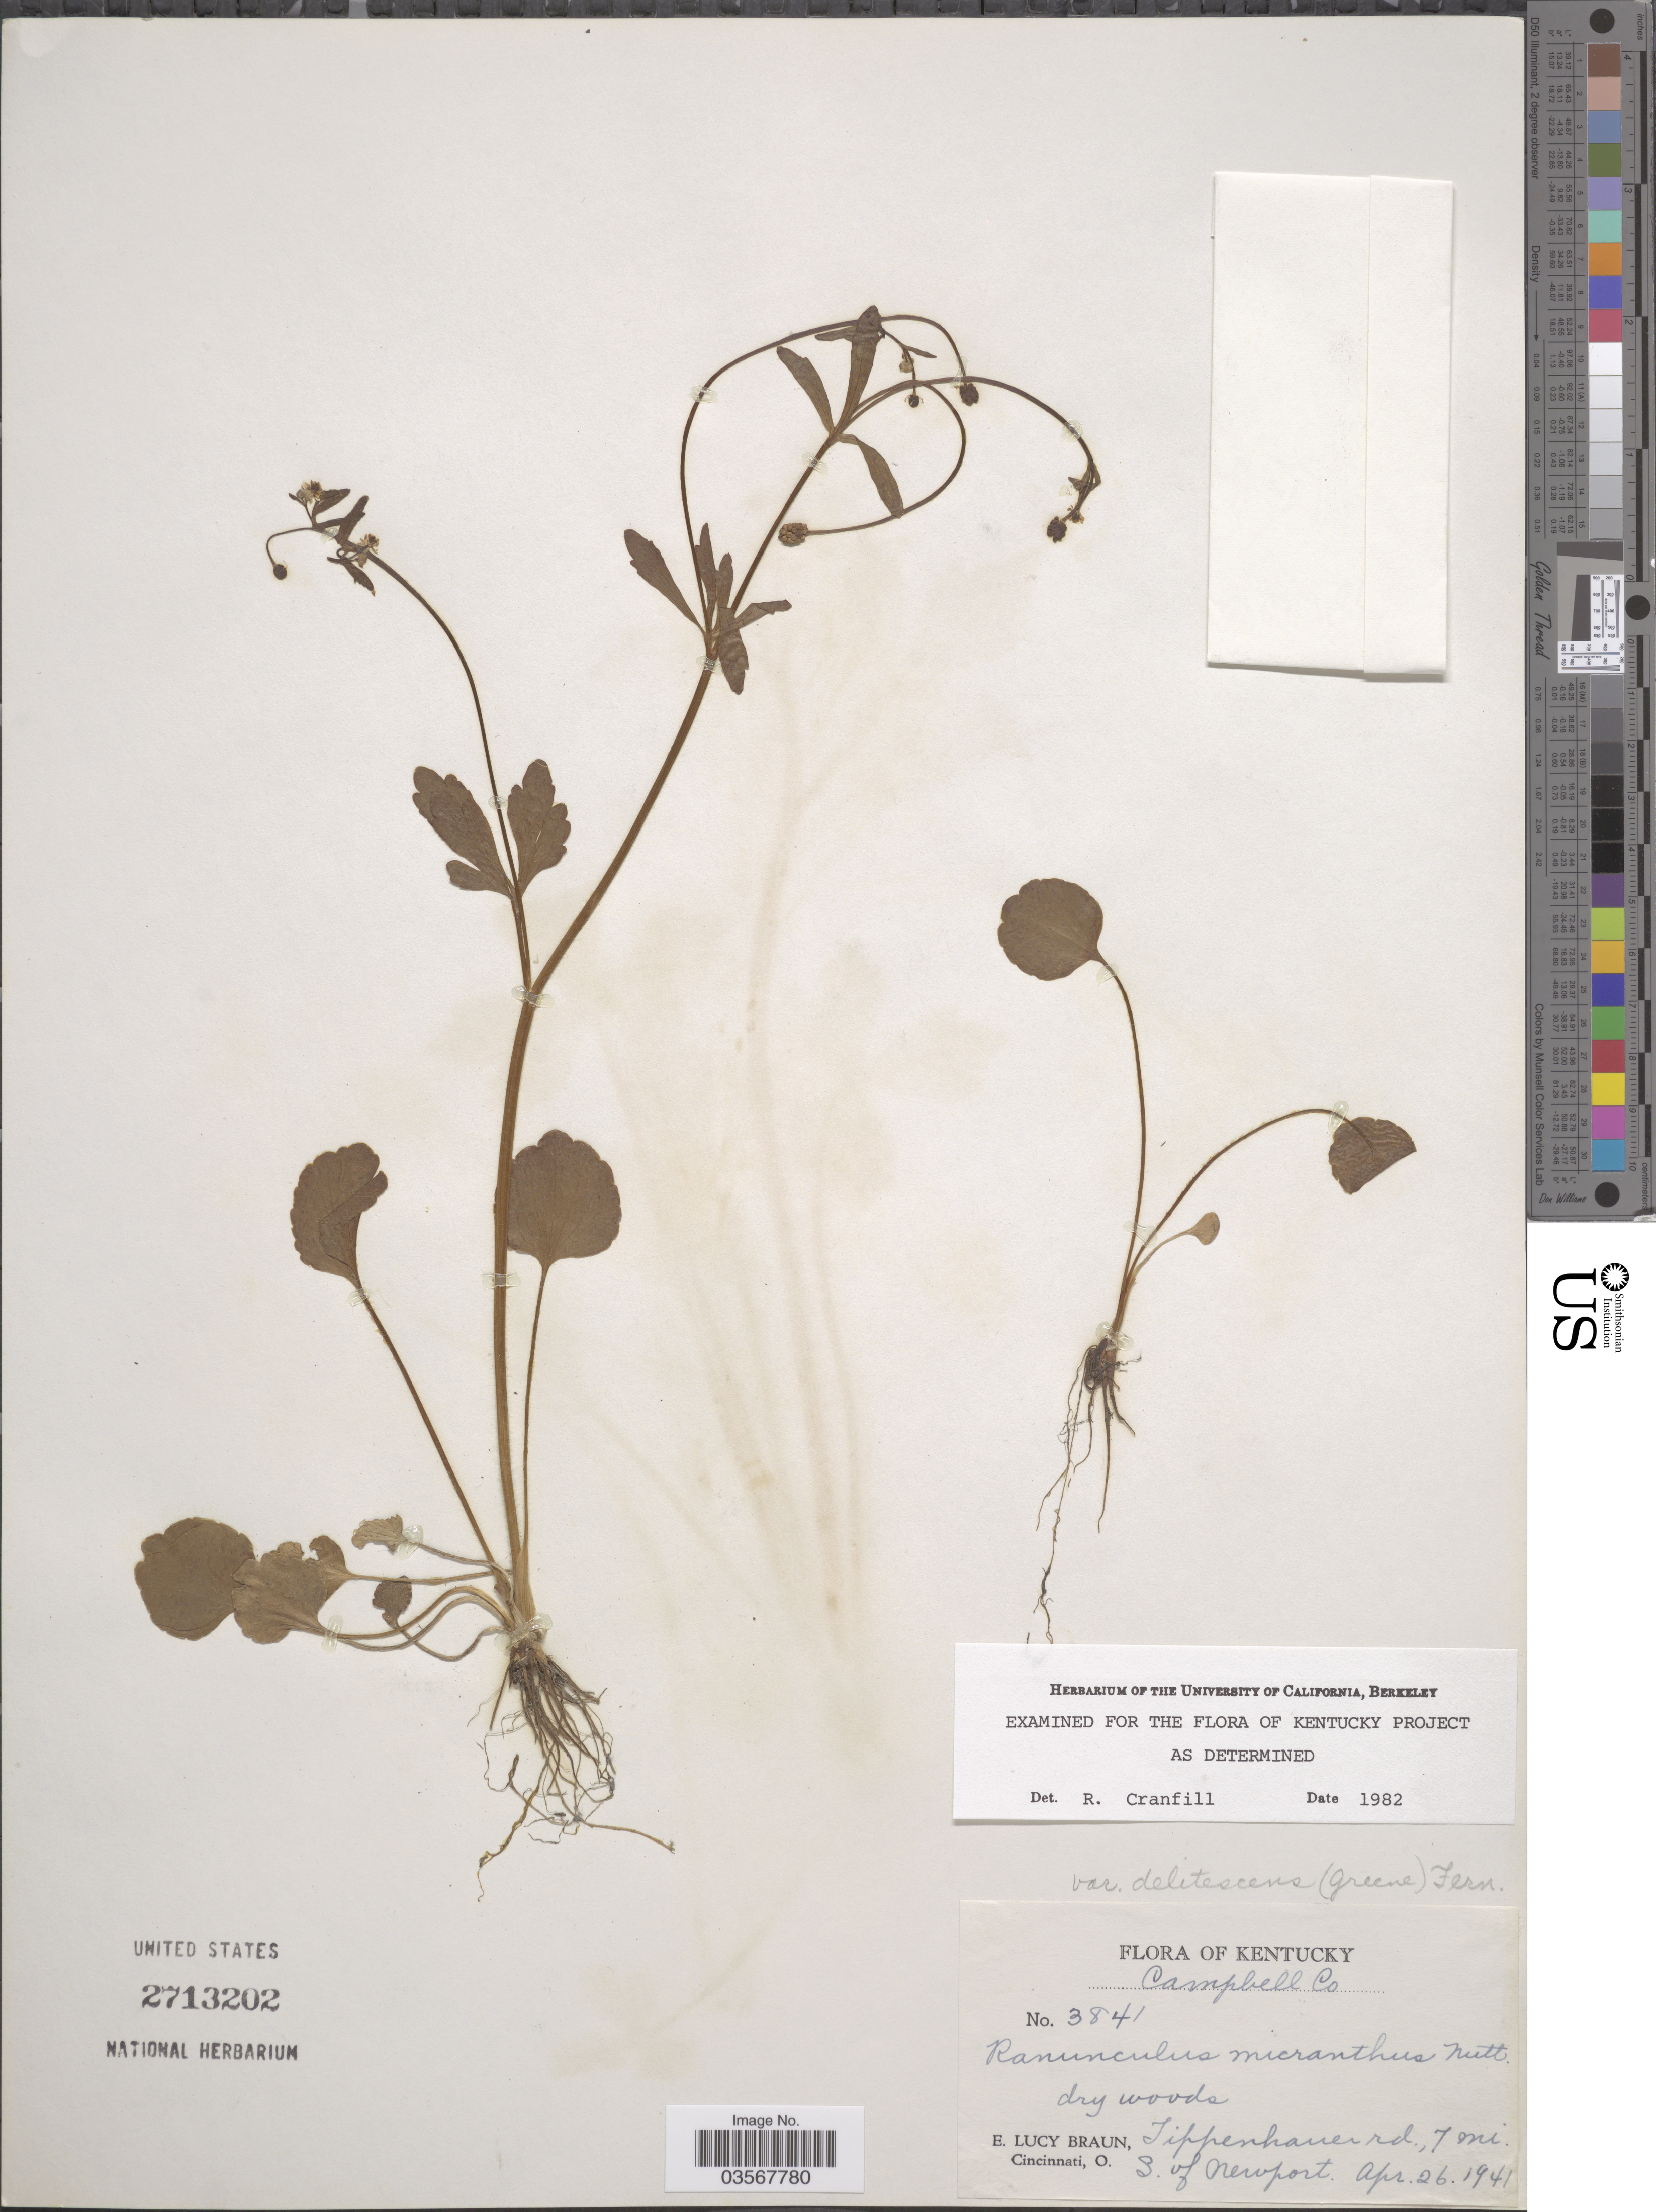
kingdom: Plantae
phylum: Tracheophyta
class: Magnoliopsida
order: Ranunculales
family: Ranunculaceae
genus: Ranunculus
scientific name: Ranunculus micranthus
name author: Nutt.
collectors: E. L. Braun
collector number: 3841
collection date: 1941-04-26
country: United States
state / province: Kentucky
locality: Campbell Co. Tippenhauer rd., 7 mi. S. of Newport.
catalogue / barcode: US 2713202